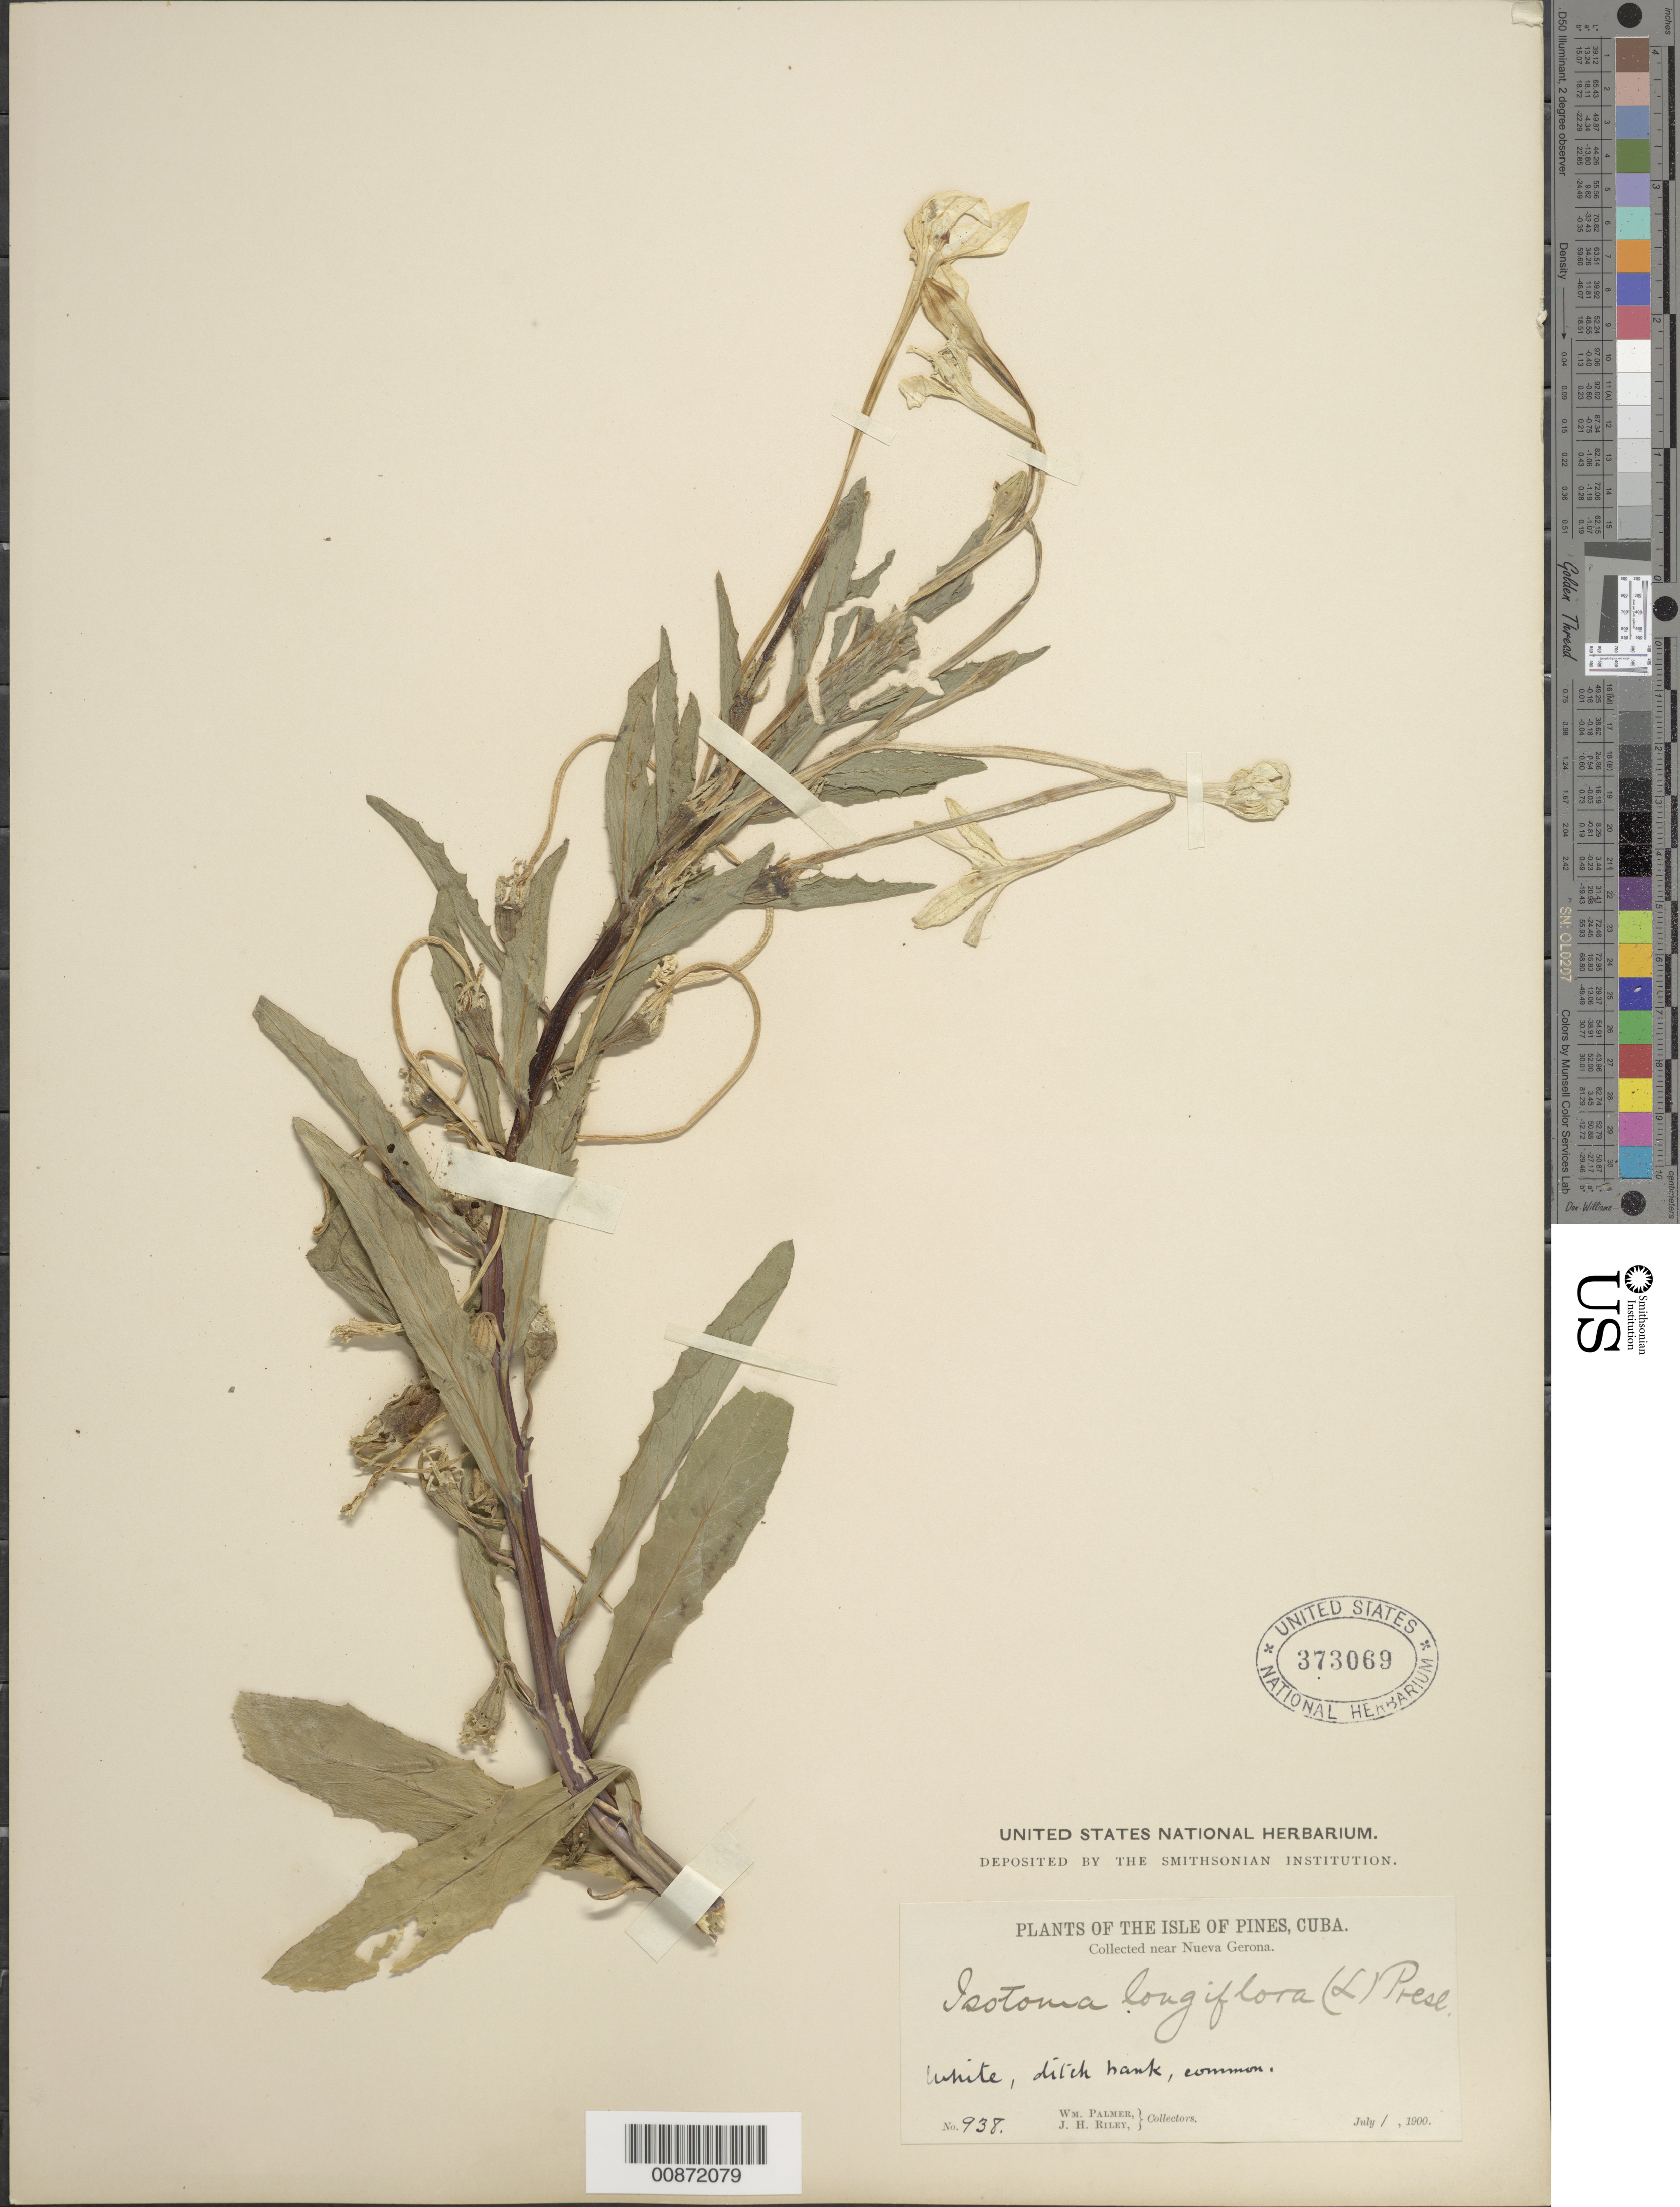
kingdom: Plantae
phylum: Tracheophyta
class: Magnoliopsida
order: Asterales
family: Campanulaceae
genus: Hippobroma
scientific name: Hippobroma longiflora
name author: (L.) G. Don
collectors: W. Palmer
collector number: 938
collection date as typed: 01 Jul 1900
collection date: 1900-07-01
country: Cuba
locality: Near Nueva Gerona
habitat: Ditch bank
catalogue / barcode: US 373069